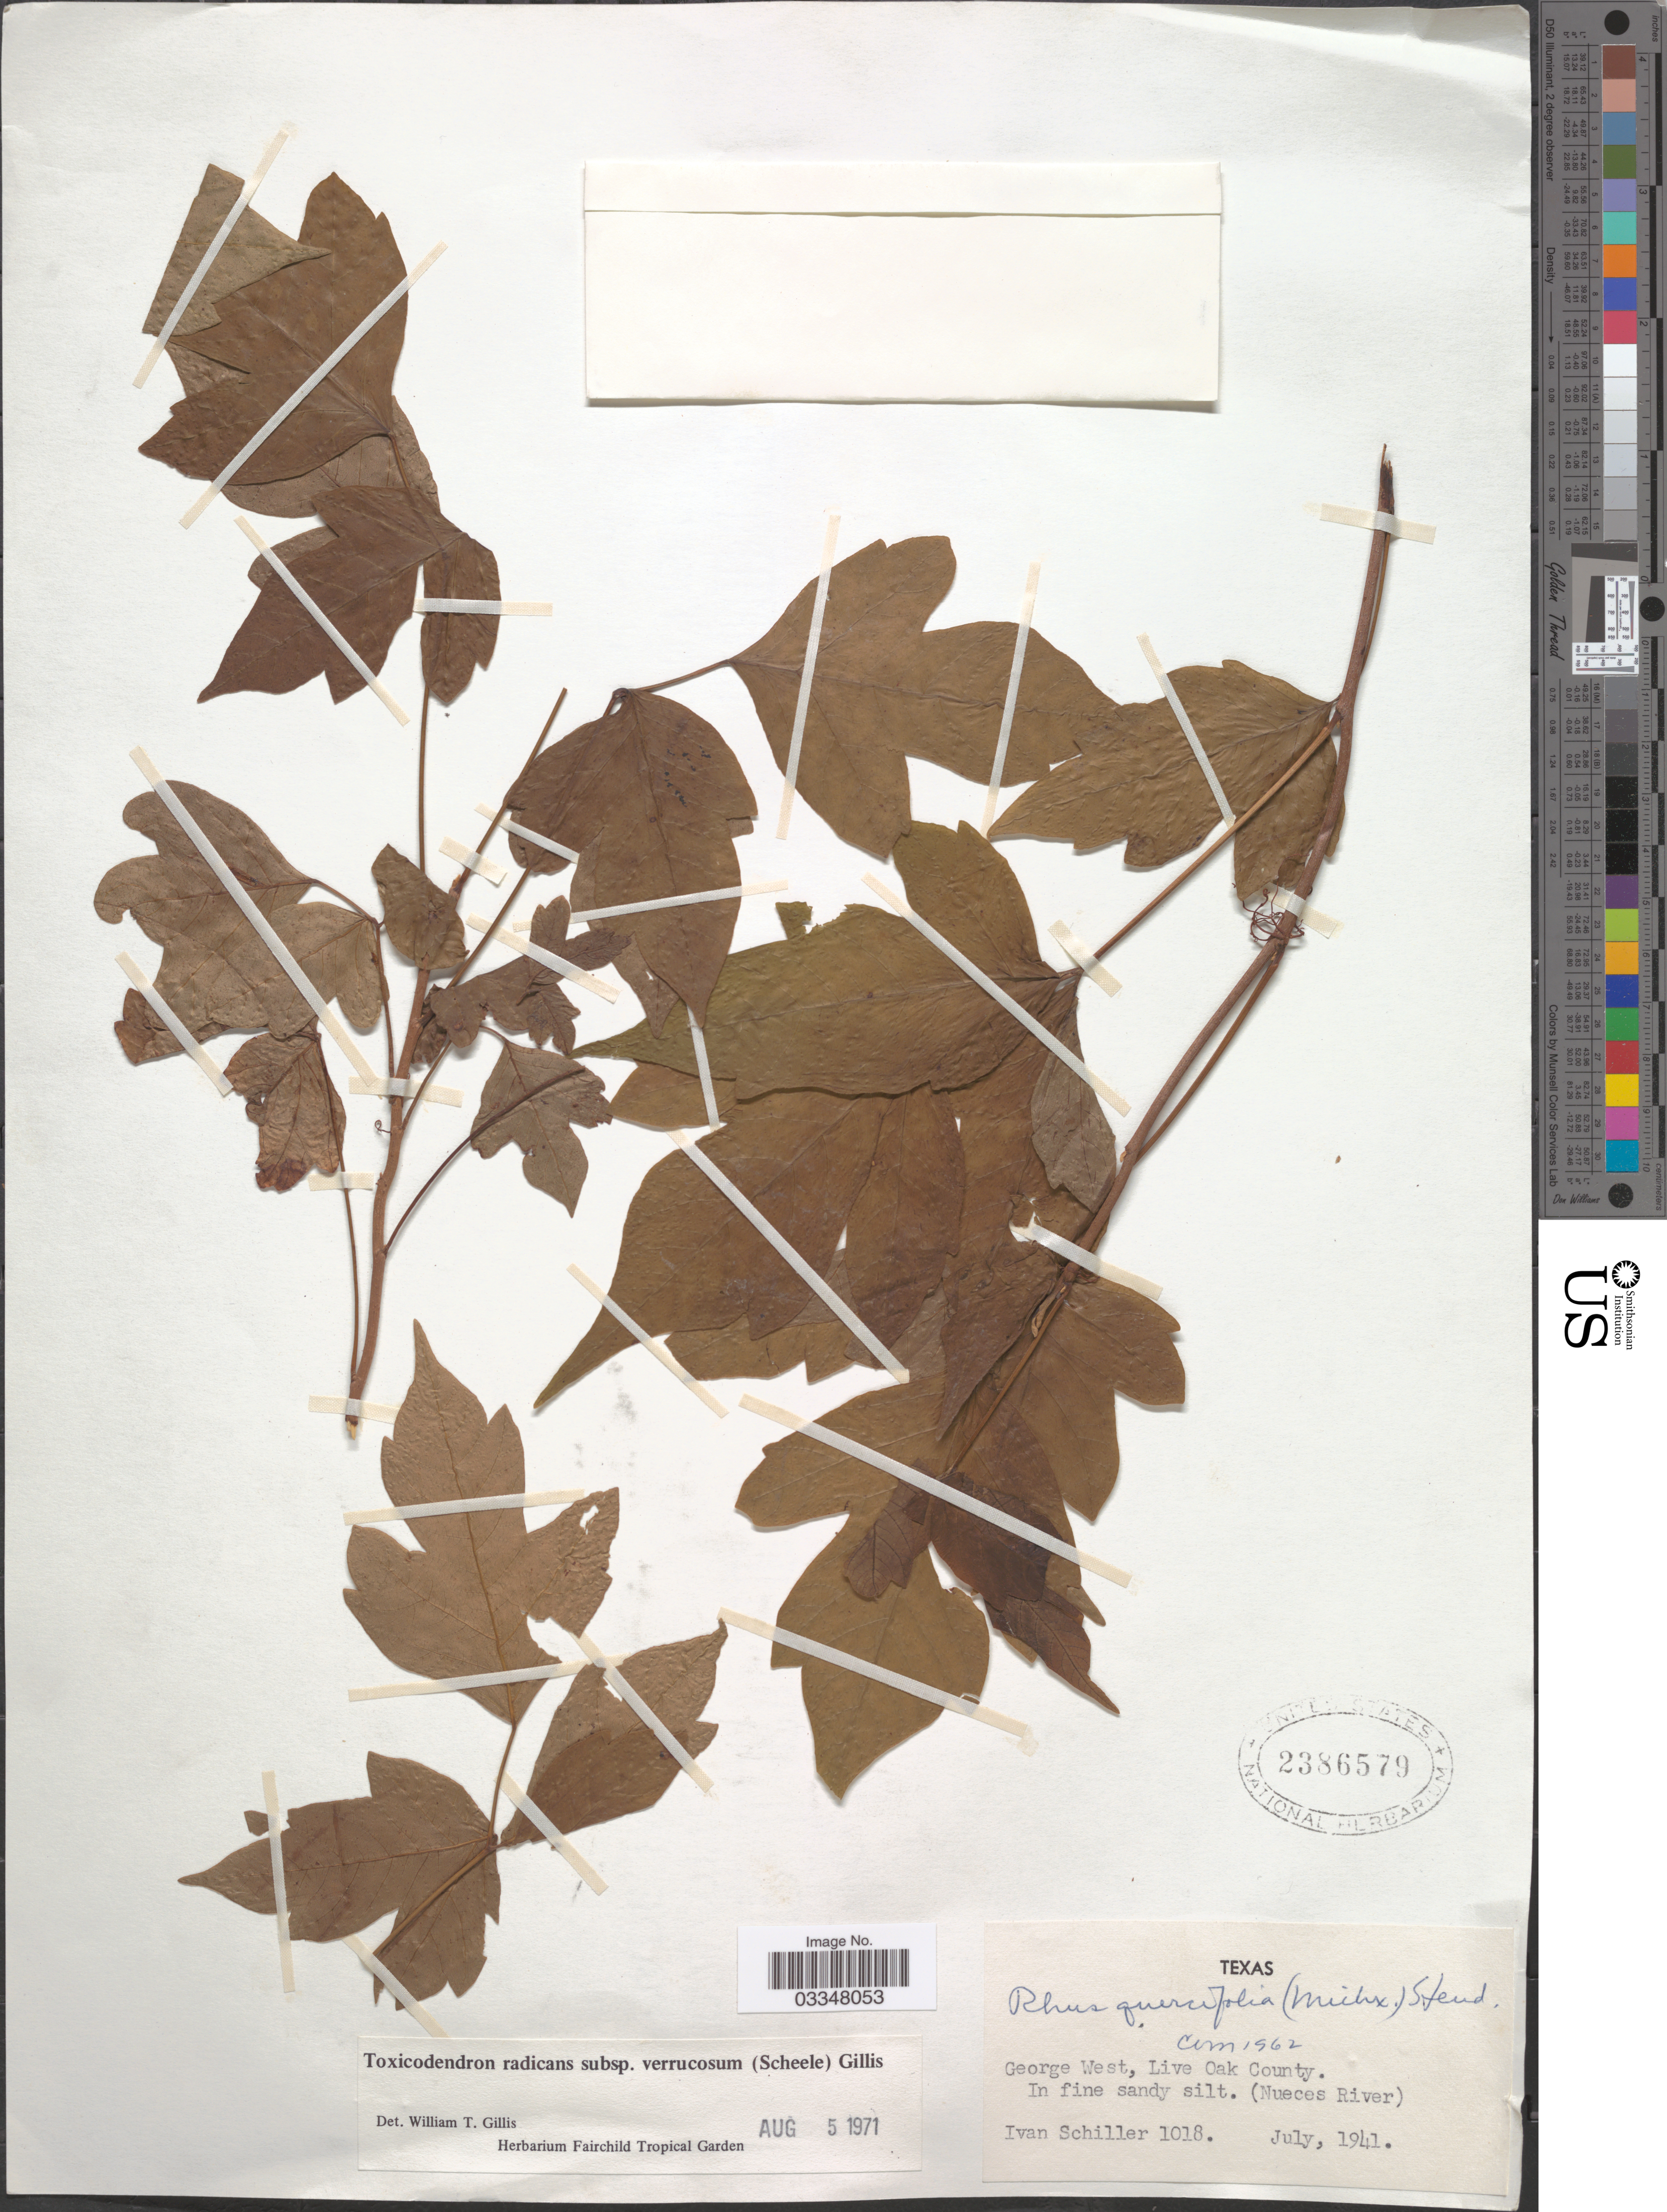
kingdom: Plantae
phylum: Tracheophyta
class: Magnoliopsida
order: Sapindales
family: Anacardiaceae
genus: Toxicodendron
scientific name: Toxicodendron radicans subsp. verrucosum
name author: (Scheele) Gillis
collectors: I. Schiller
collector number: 1018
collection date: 1941-07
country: United States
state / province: Texas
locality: George West, Live Oak County. (Nueces River).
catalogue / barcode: US 2386579